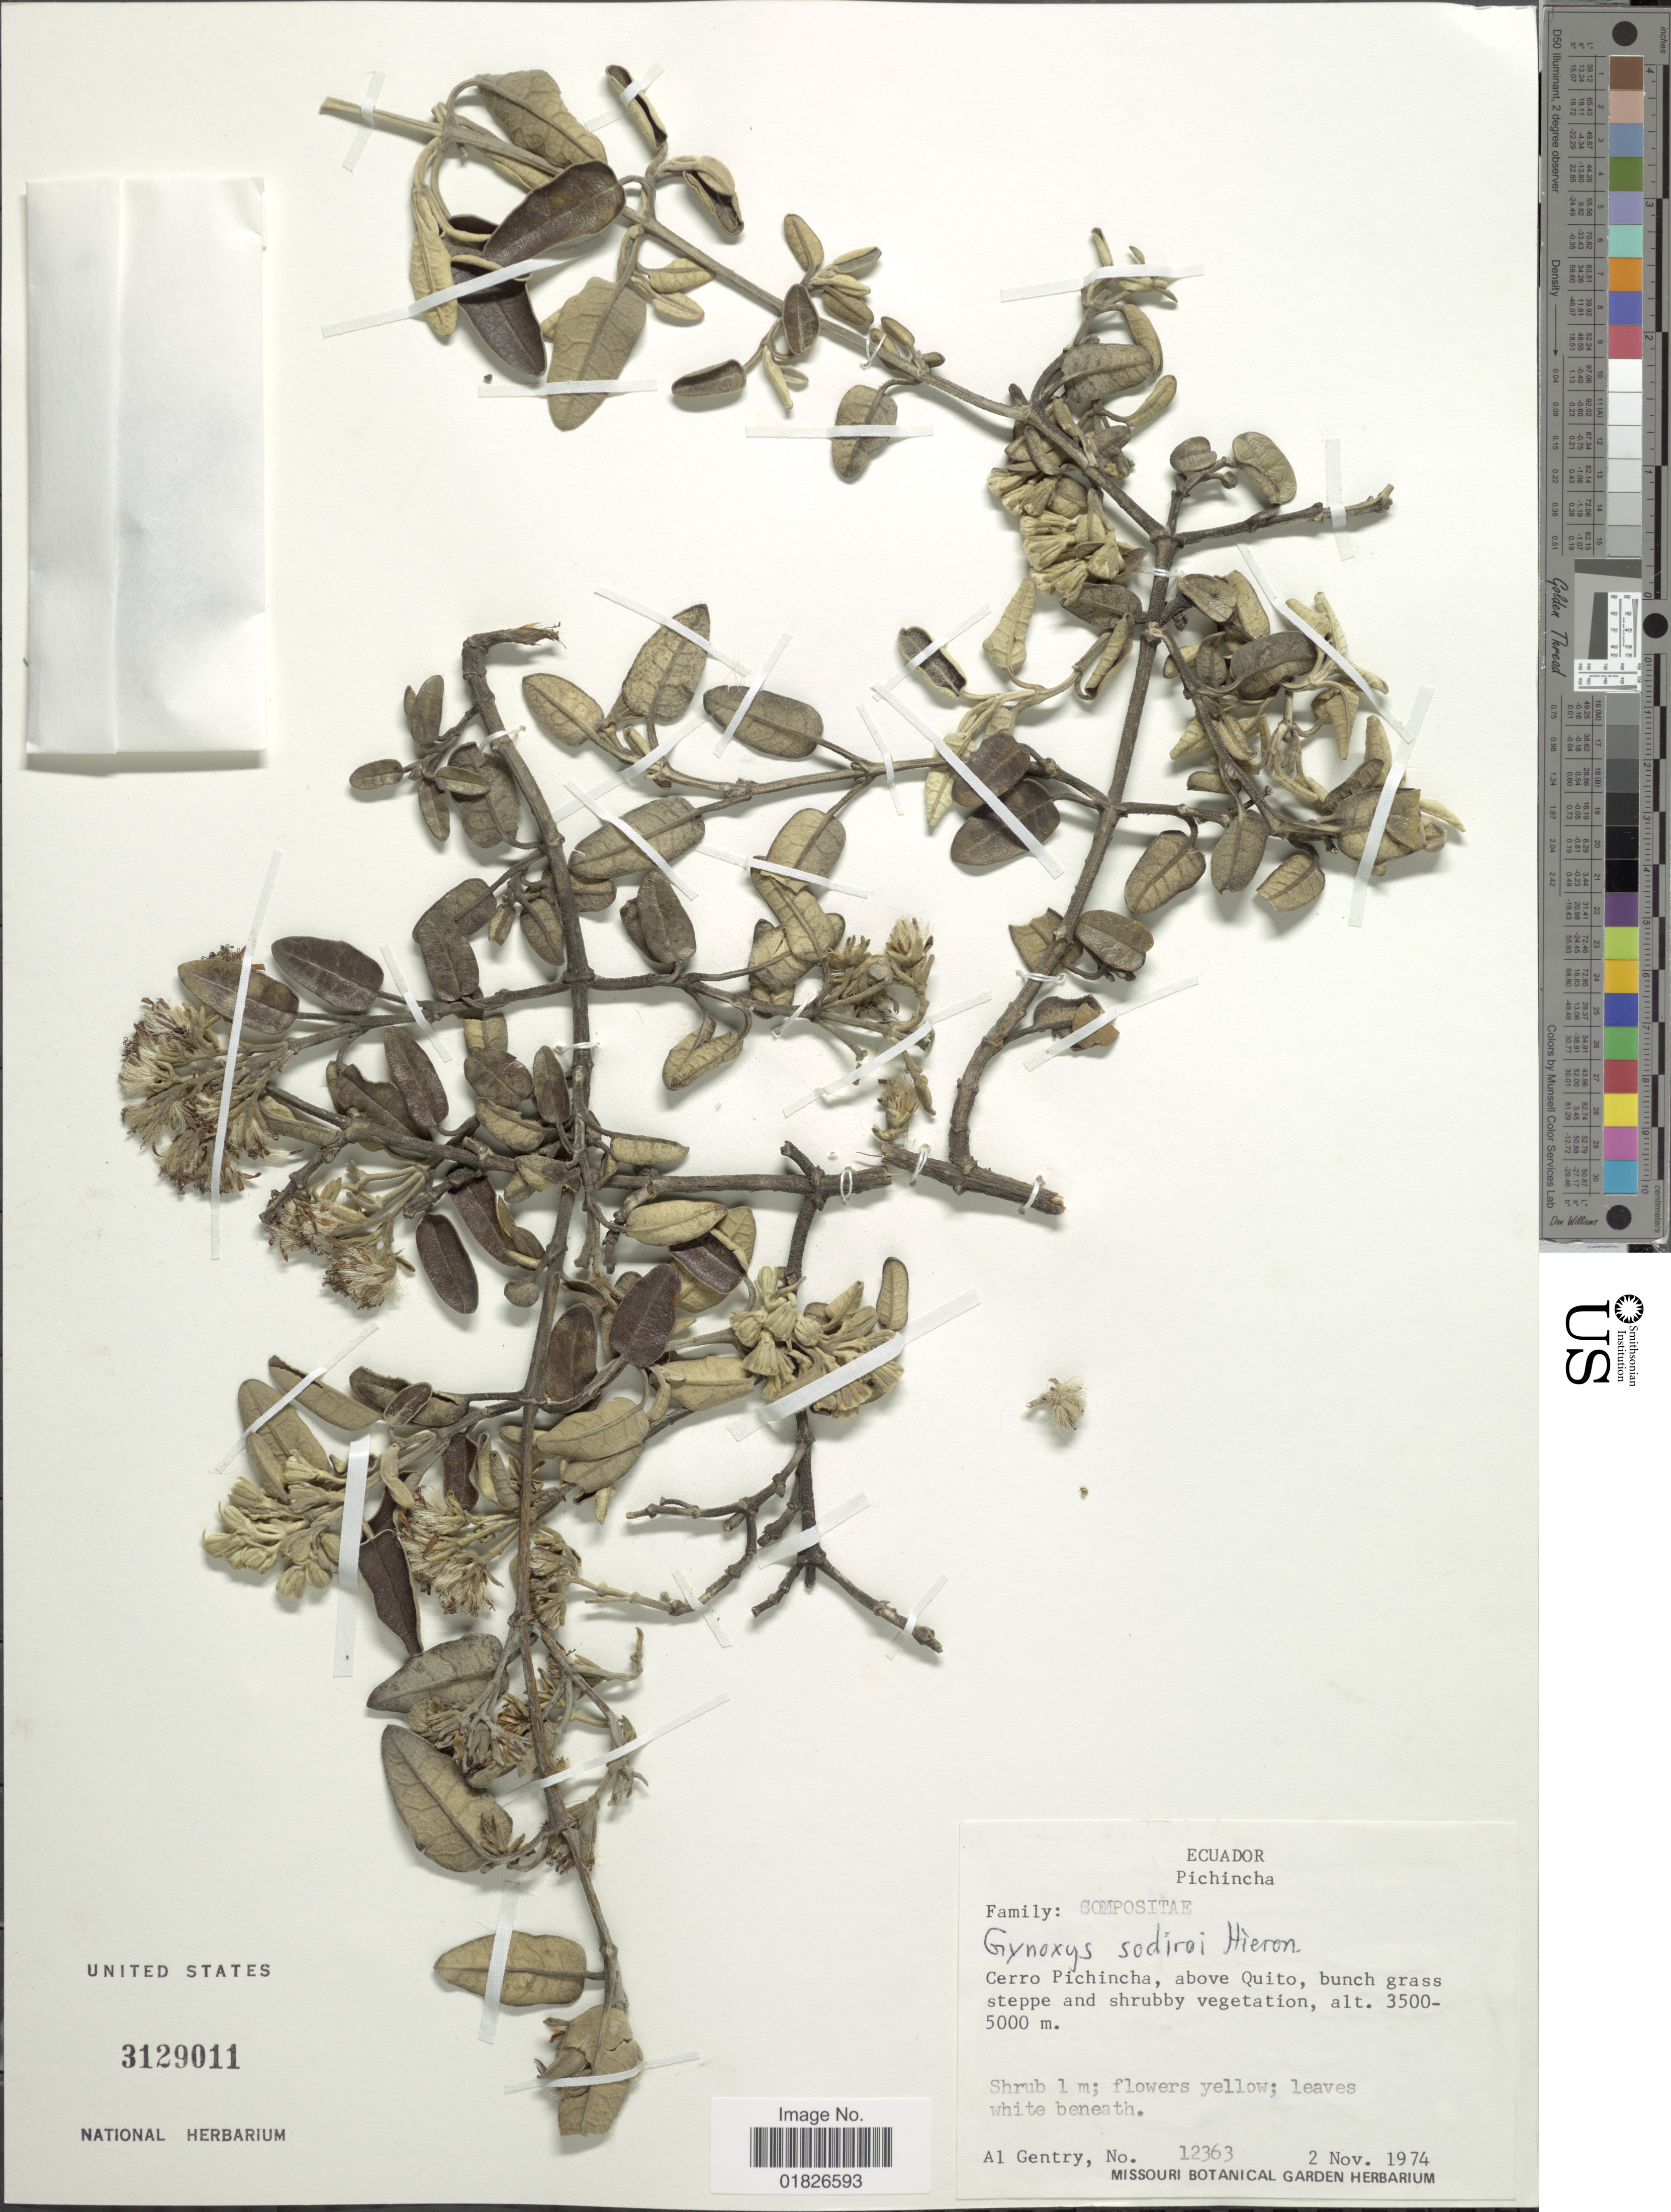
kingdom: Plantae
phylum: Tracheophyta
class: Magnoliopsida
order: Asterales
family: Asteraceae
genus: Gynoxys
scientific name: Gynoxys sodiroi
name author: Hieron.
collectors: A. H. Gentry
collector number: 12363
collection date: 1974-11-02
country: Ecuador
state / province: Pichincha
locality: Cerro Pichincha, above Quito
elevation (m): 3500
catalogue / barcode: US 3129011